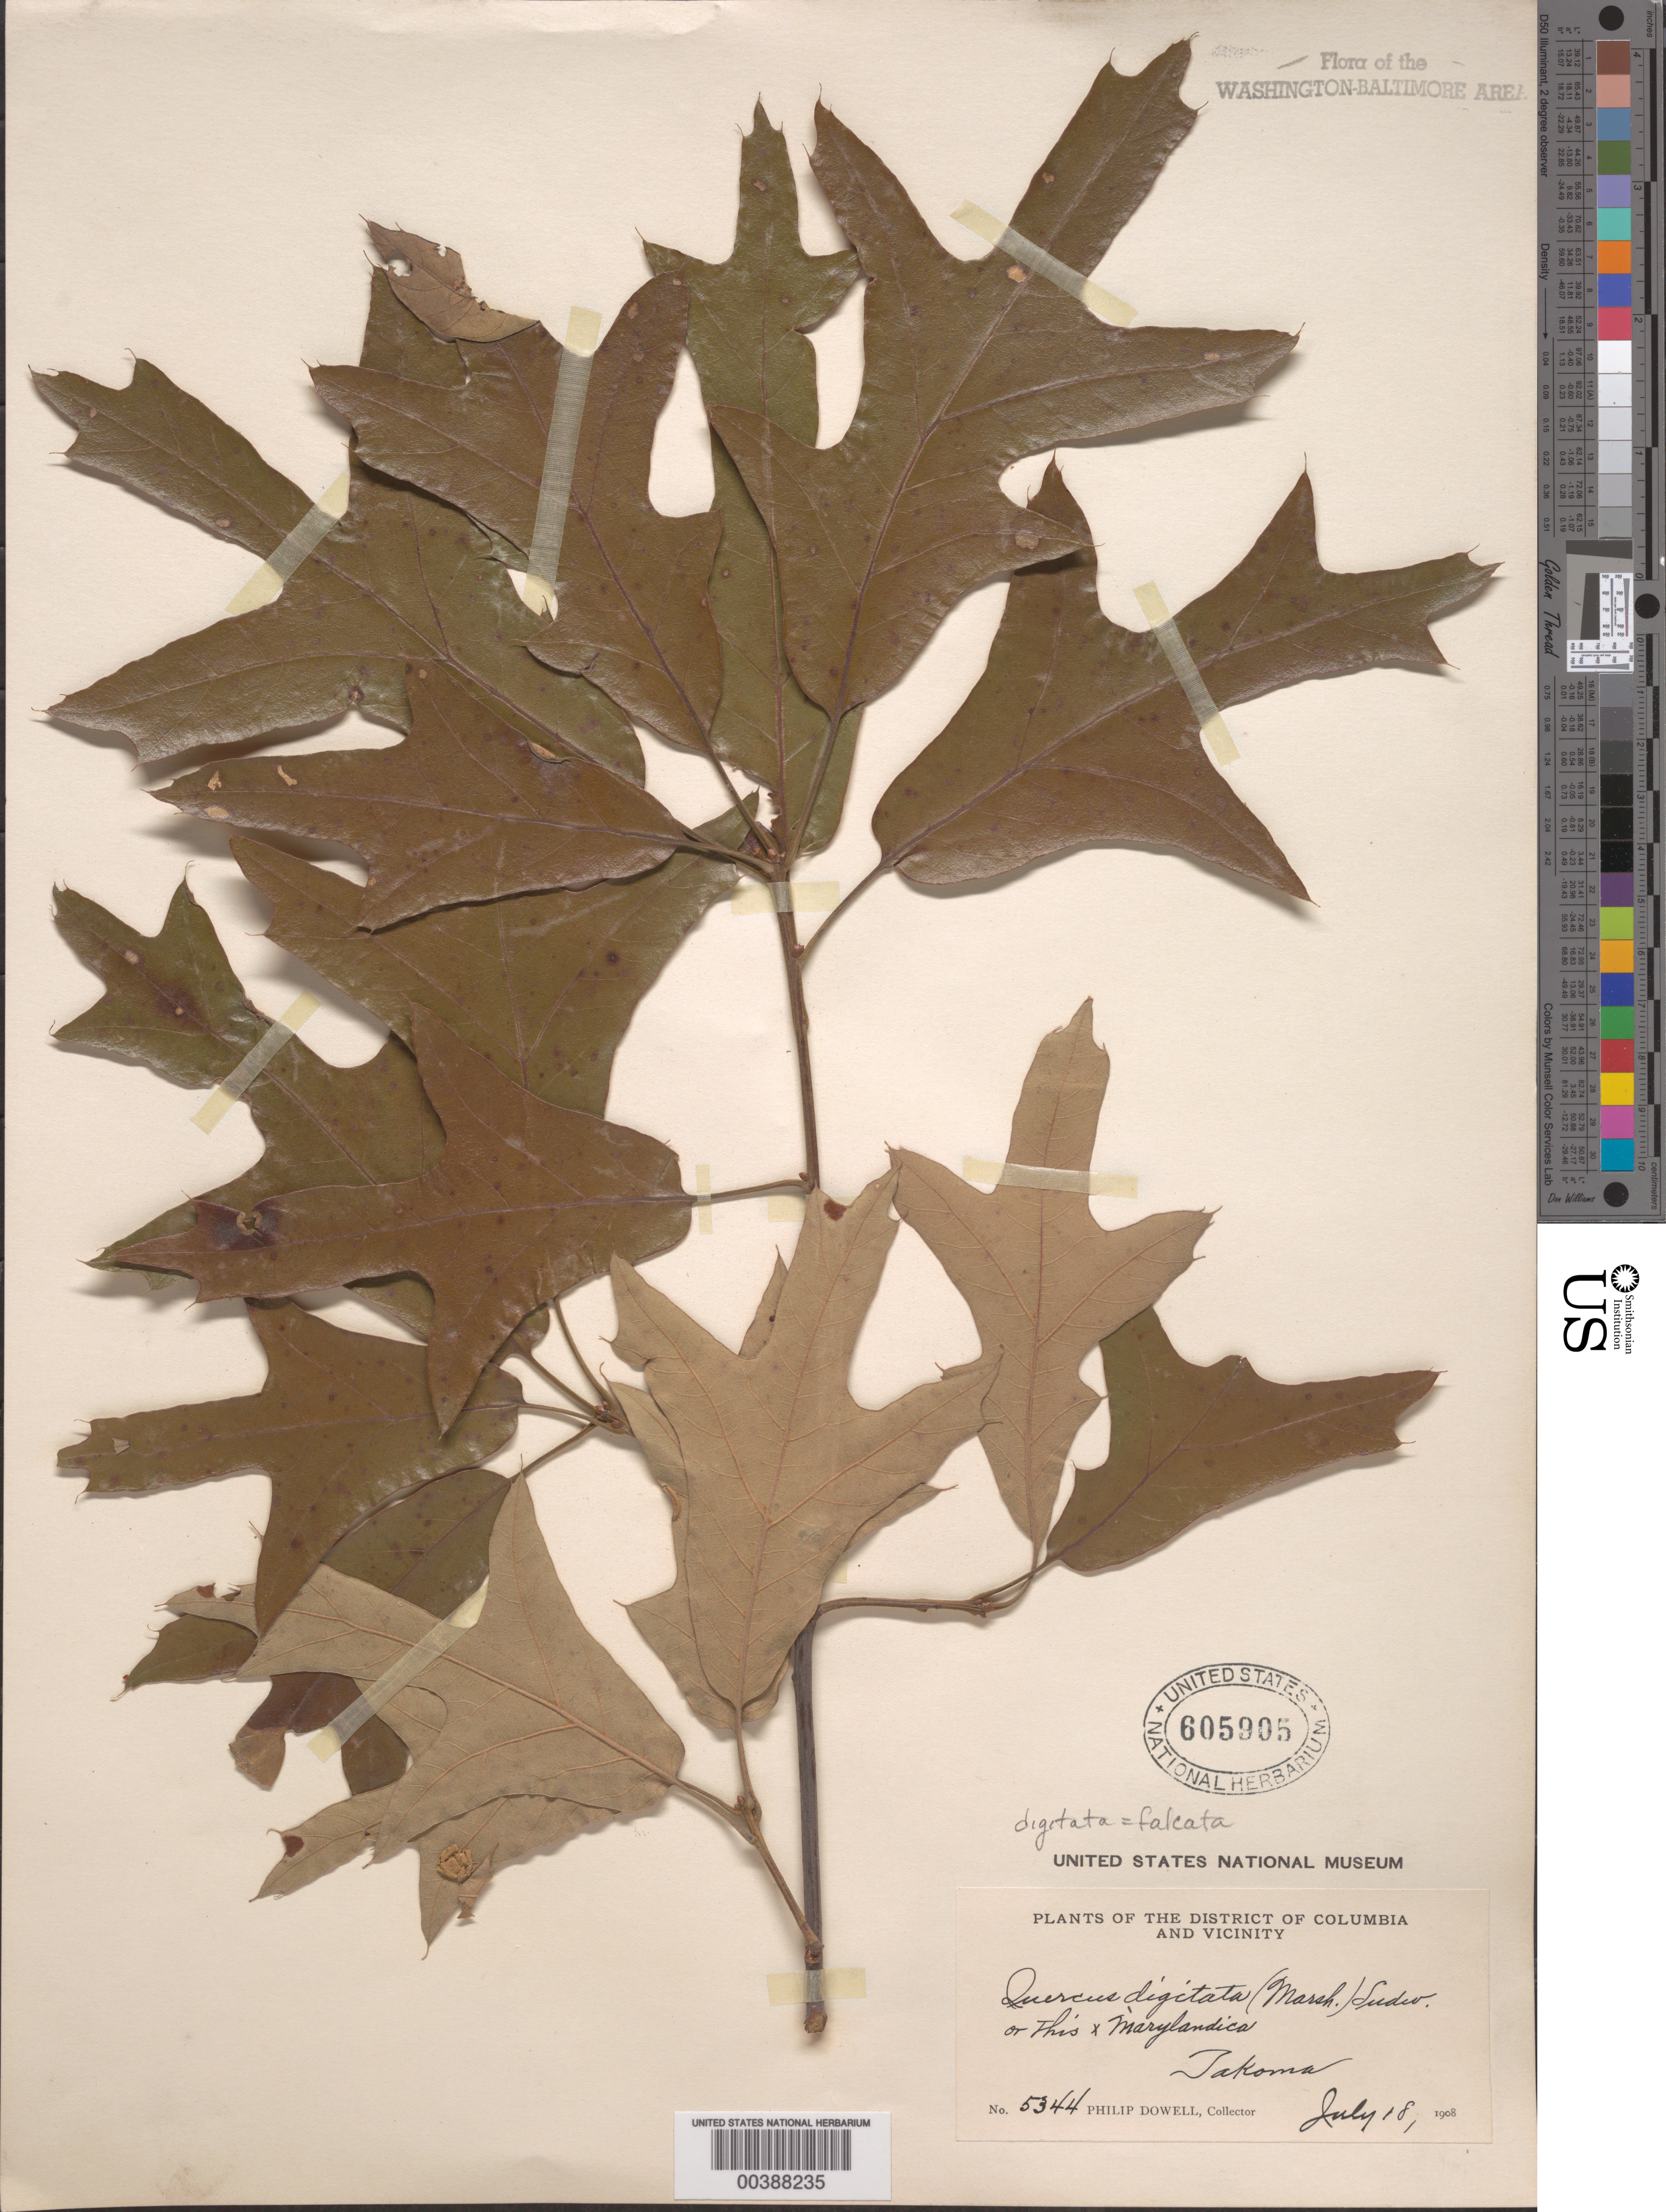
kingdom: Plantae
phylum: Tracheophyta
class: Magnoliopsida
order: Fagales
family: Fagaceae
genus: Quercus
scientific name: Quercus falcata x Q. sp.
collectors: P. Dowell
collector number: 5344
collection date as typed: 18 Jul 1908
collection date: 1908-07-18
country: United States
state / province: District of Columbia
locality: Takoma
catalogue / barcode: US 605905